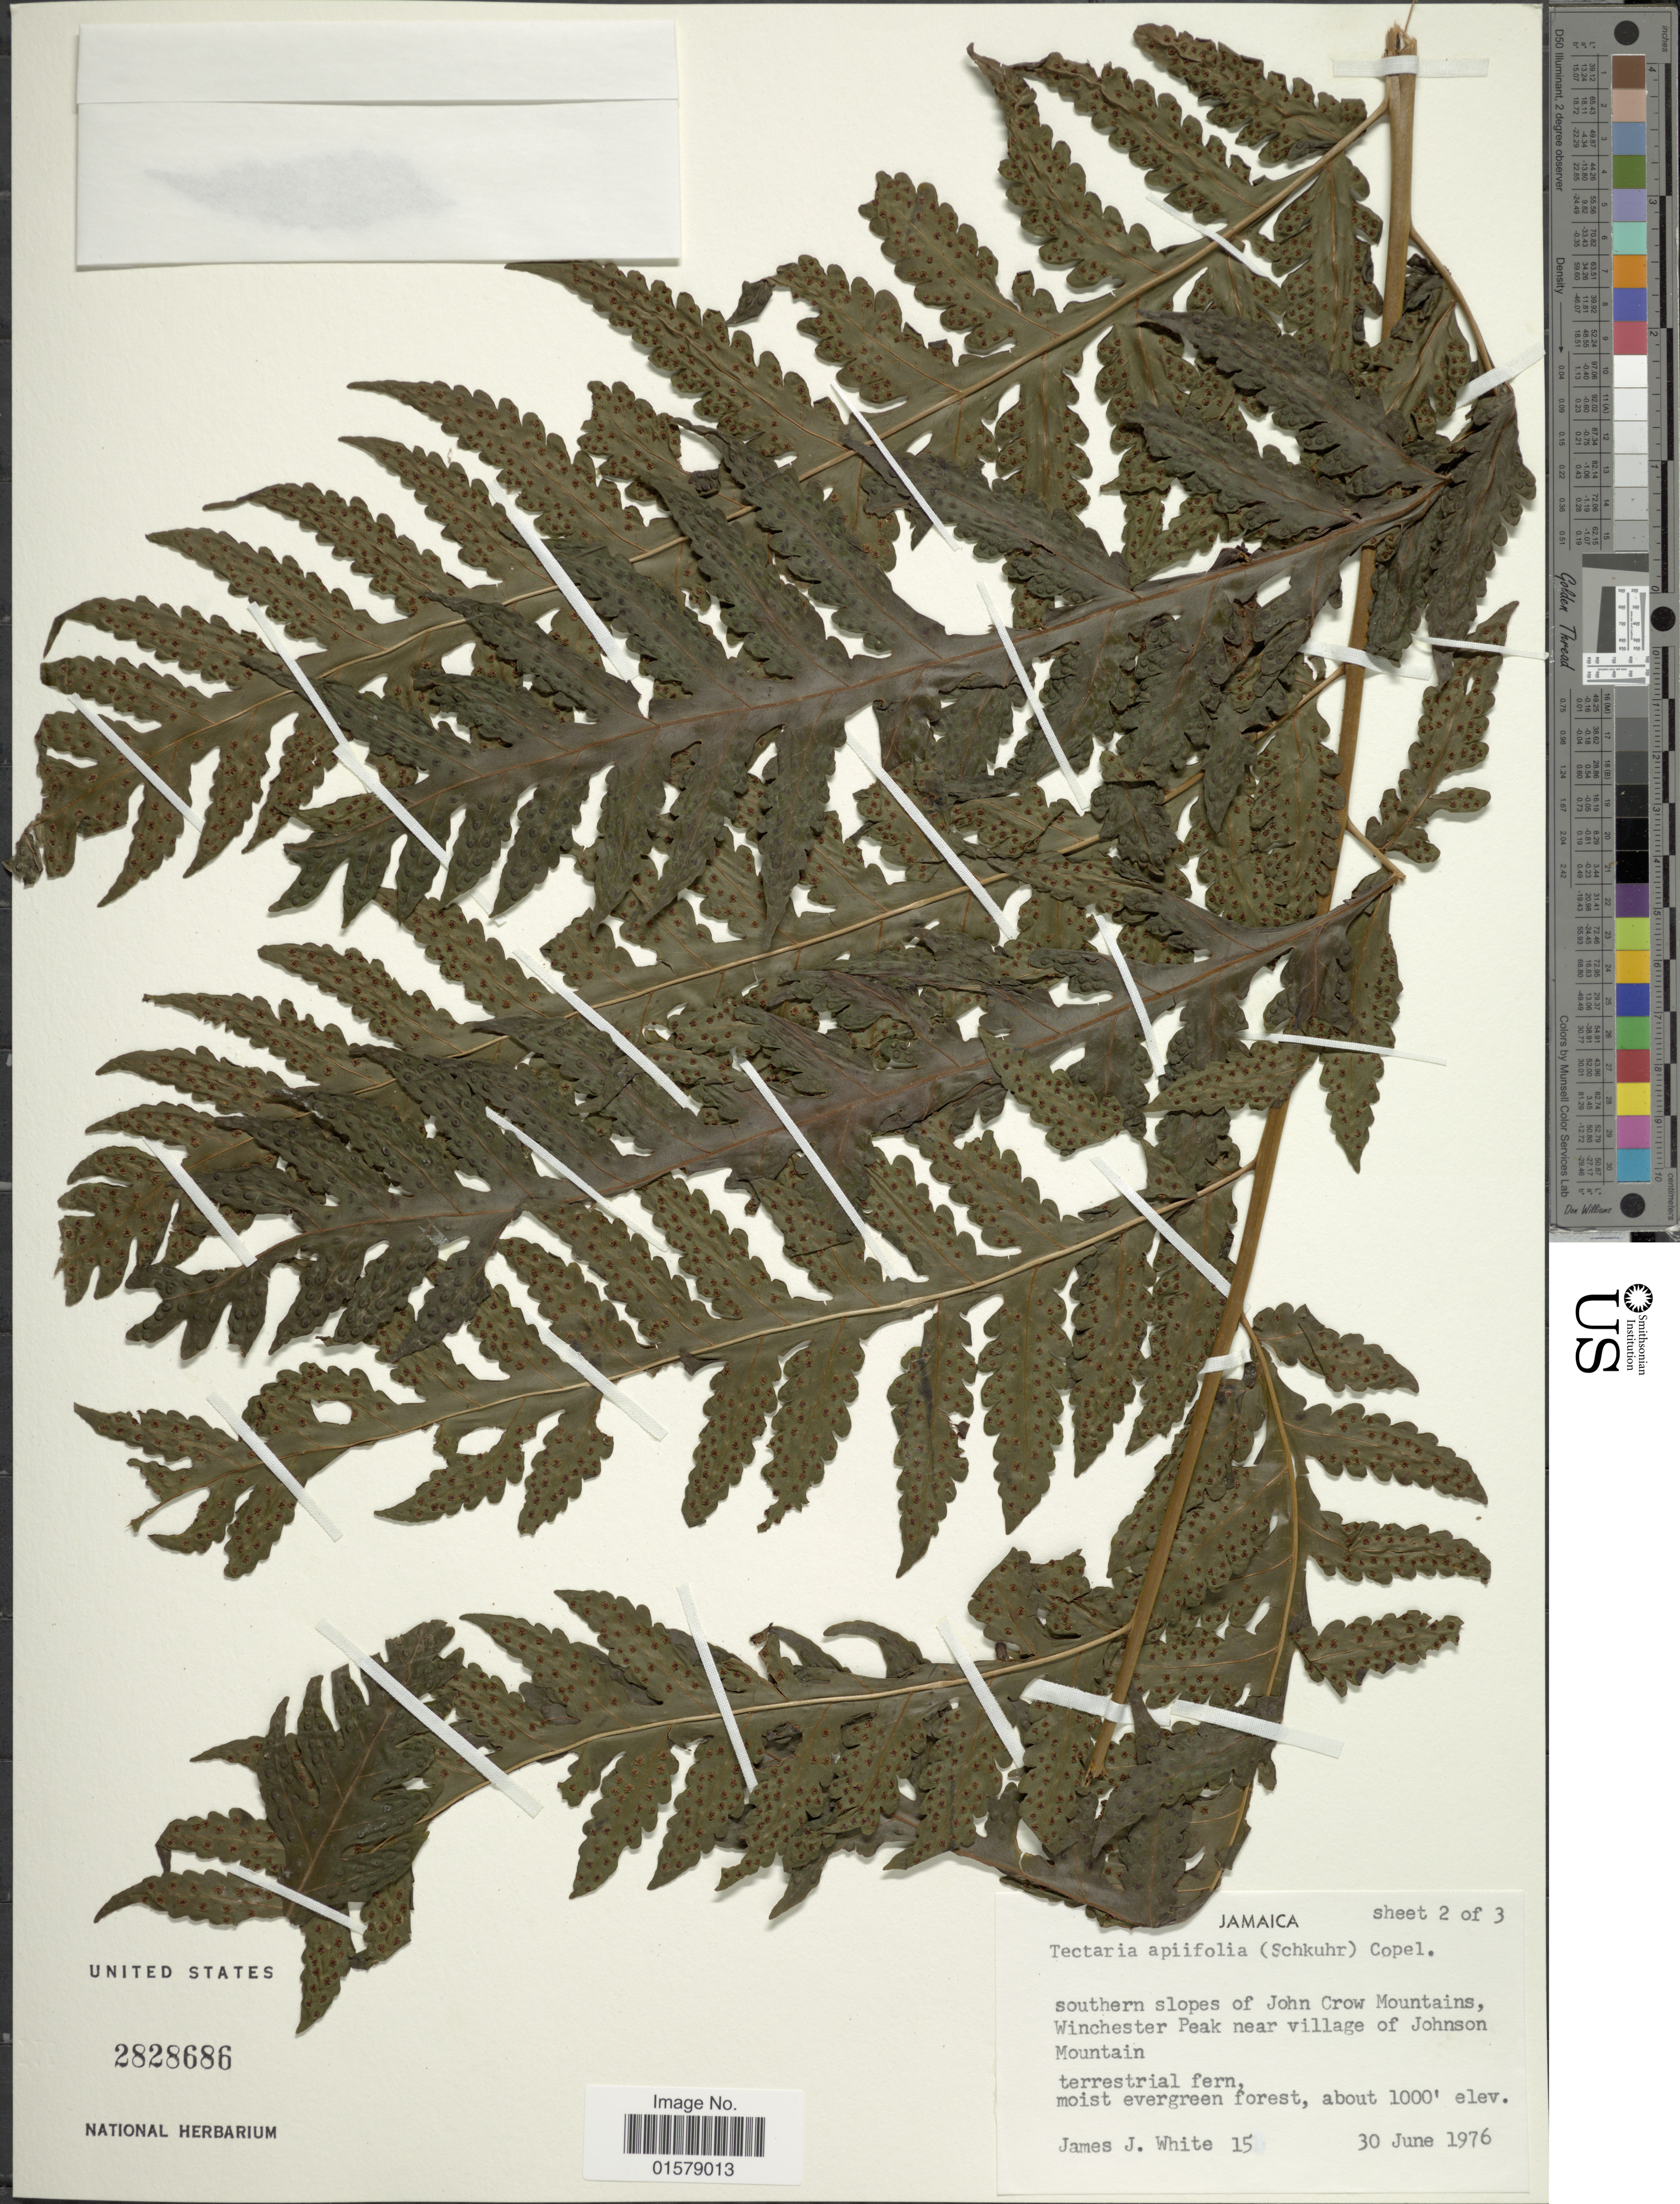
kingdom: Plantae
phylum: Tracheophyta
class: Polypodiopsida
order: Polypodiales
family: Tectariaceae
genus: Tectaria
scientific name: Tectaria apiifolia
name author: (Schkuhr) Copel.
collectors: J. J. White III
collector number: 15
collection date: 1976-06-30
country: Jamaica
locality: Southern slopes of John Crow Mountains, Winchester Peak near village of Johnson Mountain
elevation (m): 305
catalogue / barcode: US 2828686